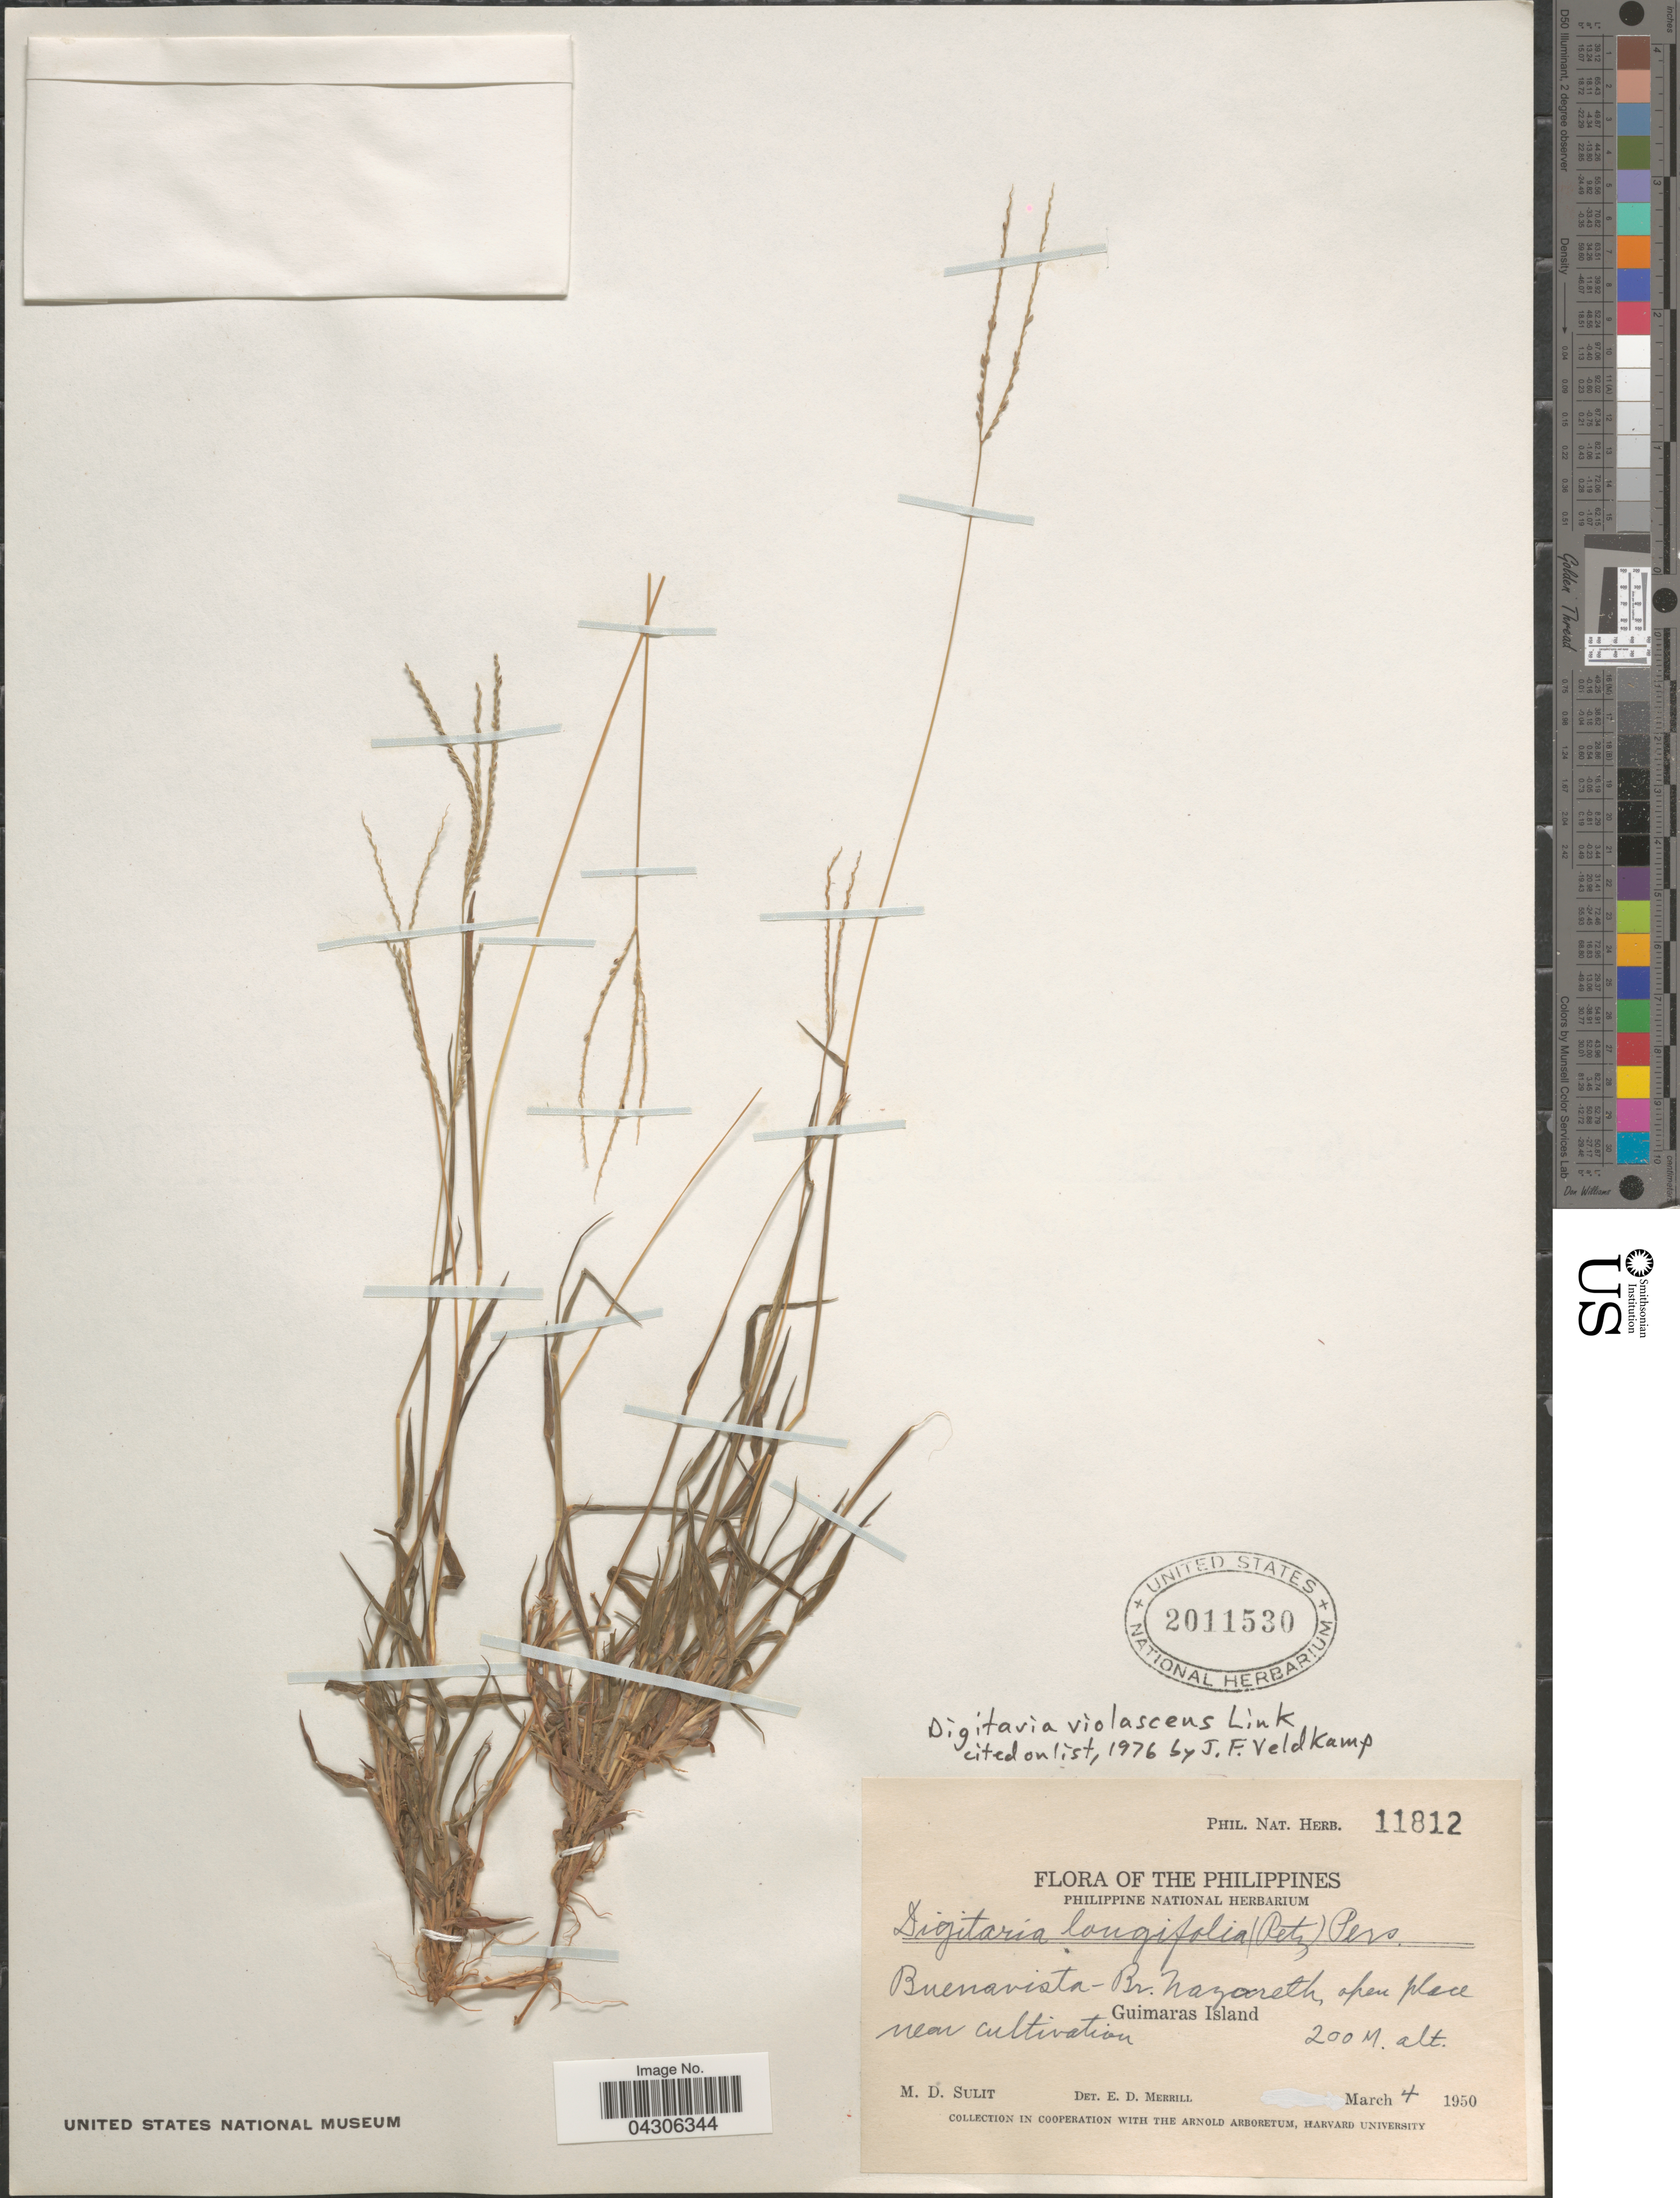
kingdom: Plantae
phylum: Tracheophyta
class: Liliopsida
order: Poales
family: Poaceae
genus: Digitaria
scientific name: Digitaria violascens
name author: Link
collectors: M. Sulit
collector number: Phil. Nat. Herb. 11812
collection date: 1950-03-04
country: Philippines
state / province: Western Visayas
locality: Buenavista- Br. Nazooreth. Guimaras Island.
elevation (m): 200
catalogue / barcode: US 2011530